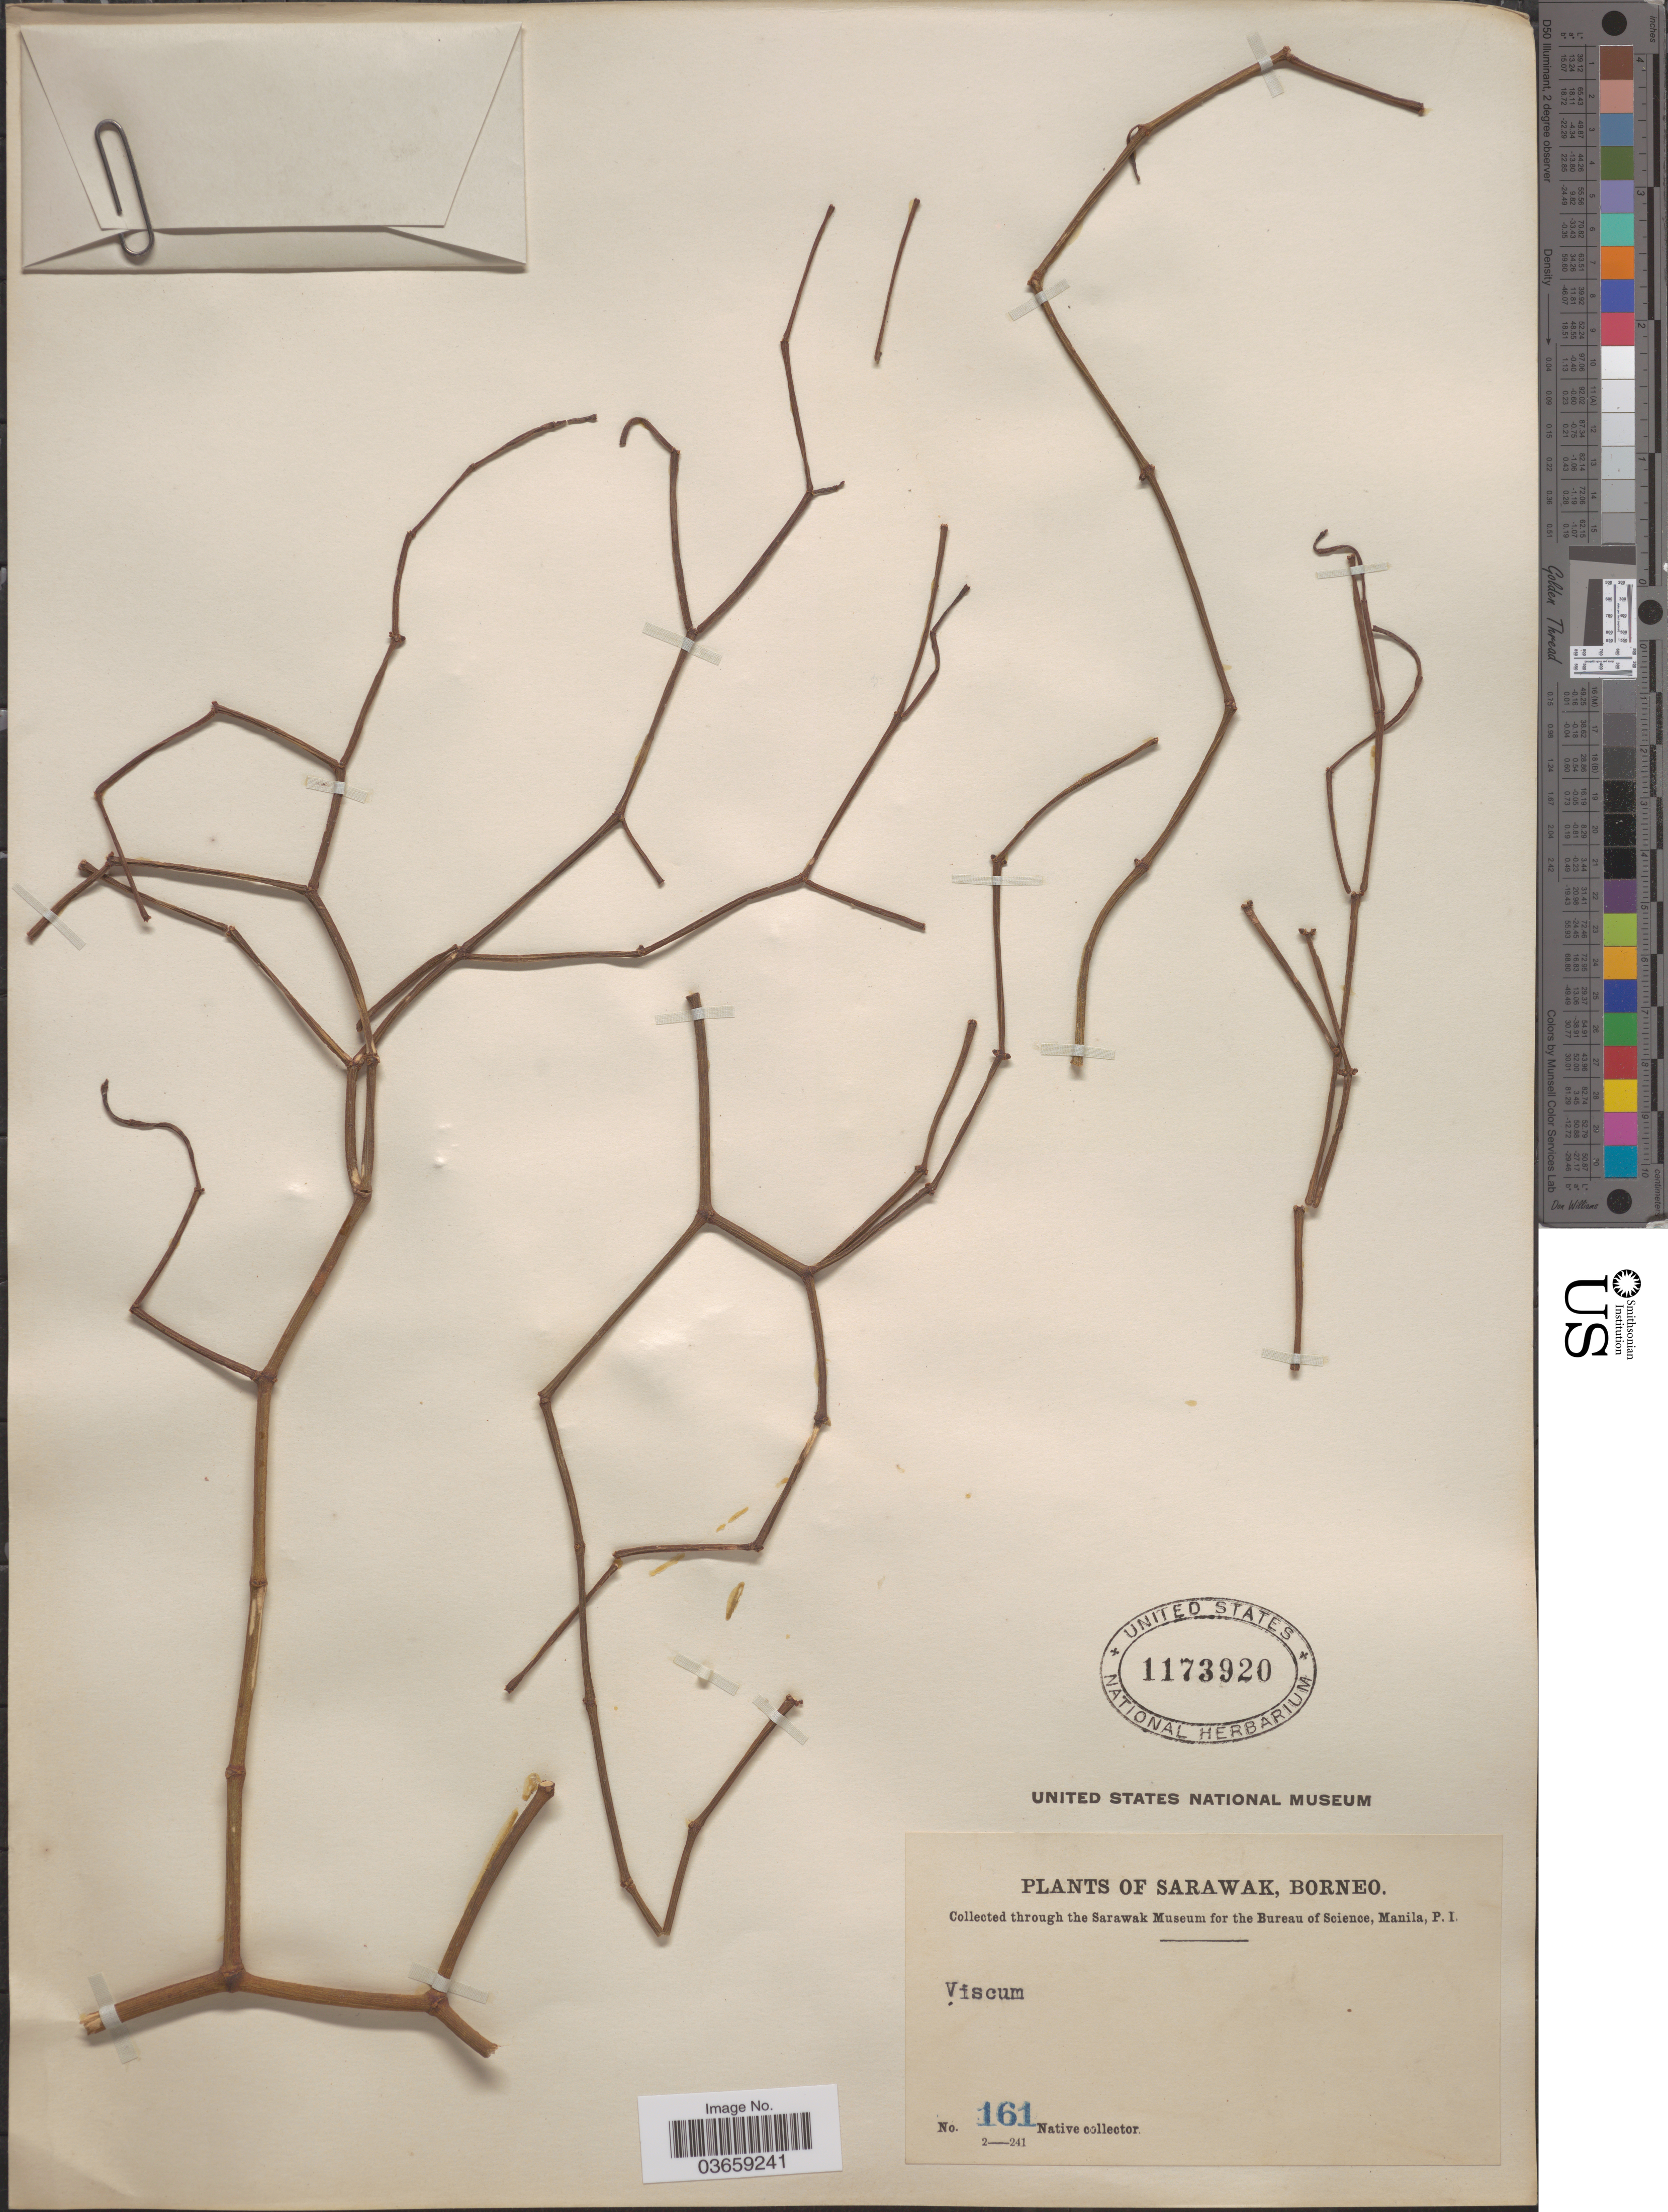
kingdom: Plantae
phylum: Tracheophyta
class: Magnoliopsida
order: Santalales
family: Viscaceae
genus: Viscum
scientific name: Viscum sp.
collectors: Native collector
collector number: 161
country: Malaysia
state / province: Sarawak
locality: Borneo.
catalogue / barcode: US 1173920